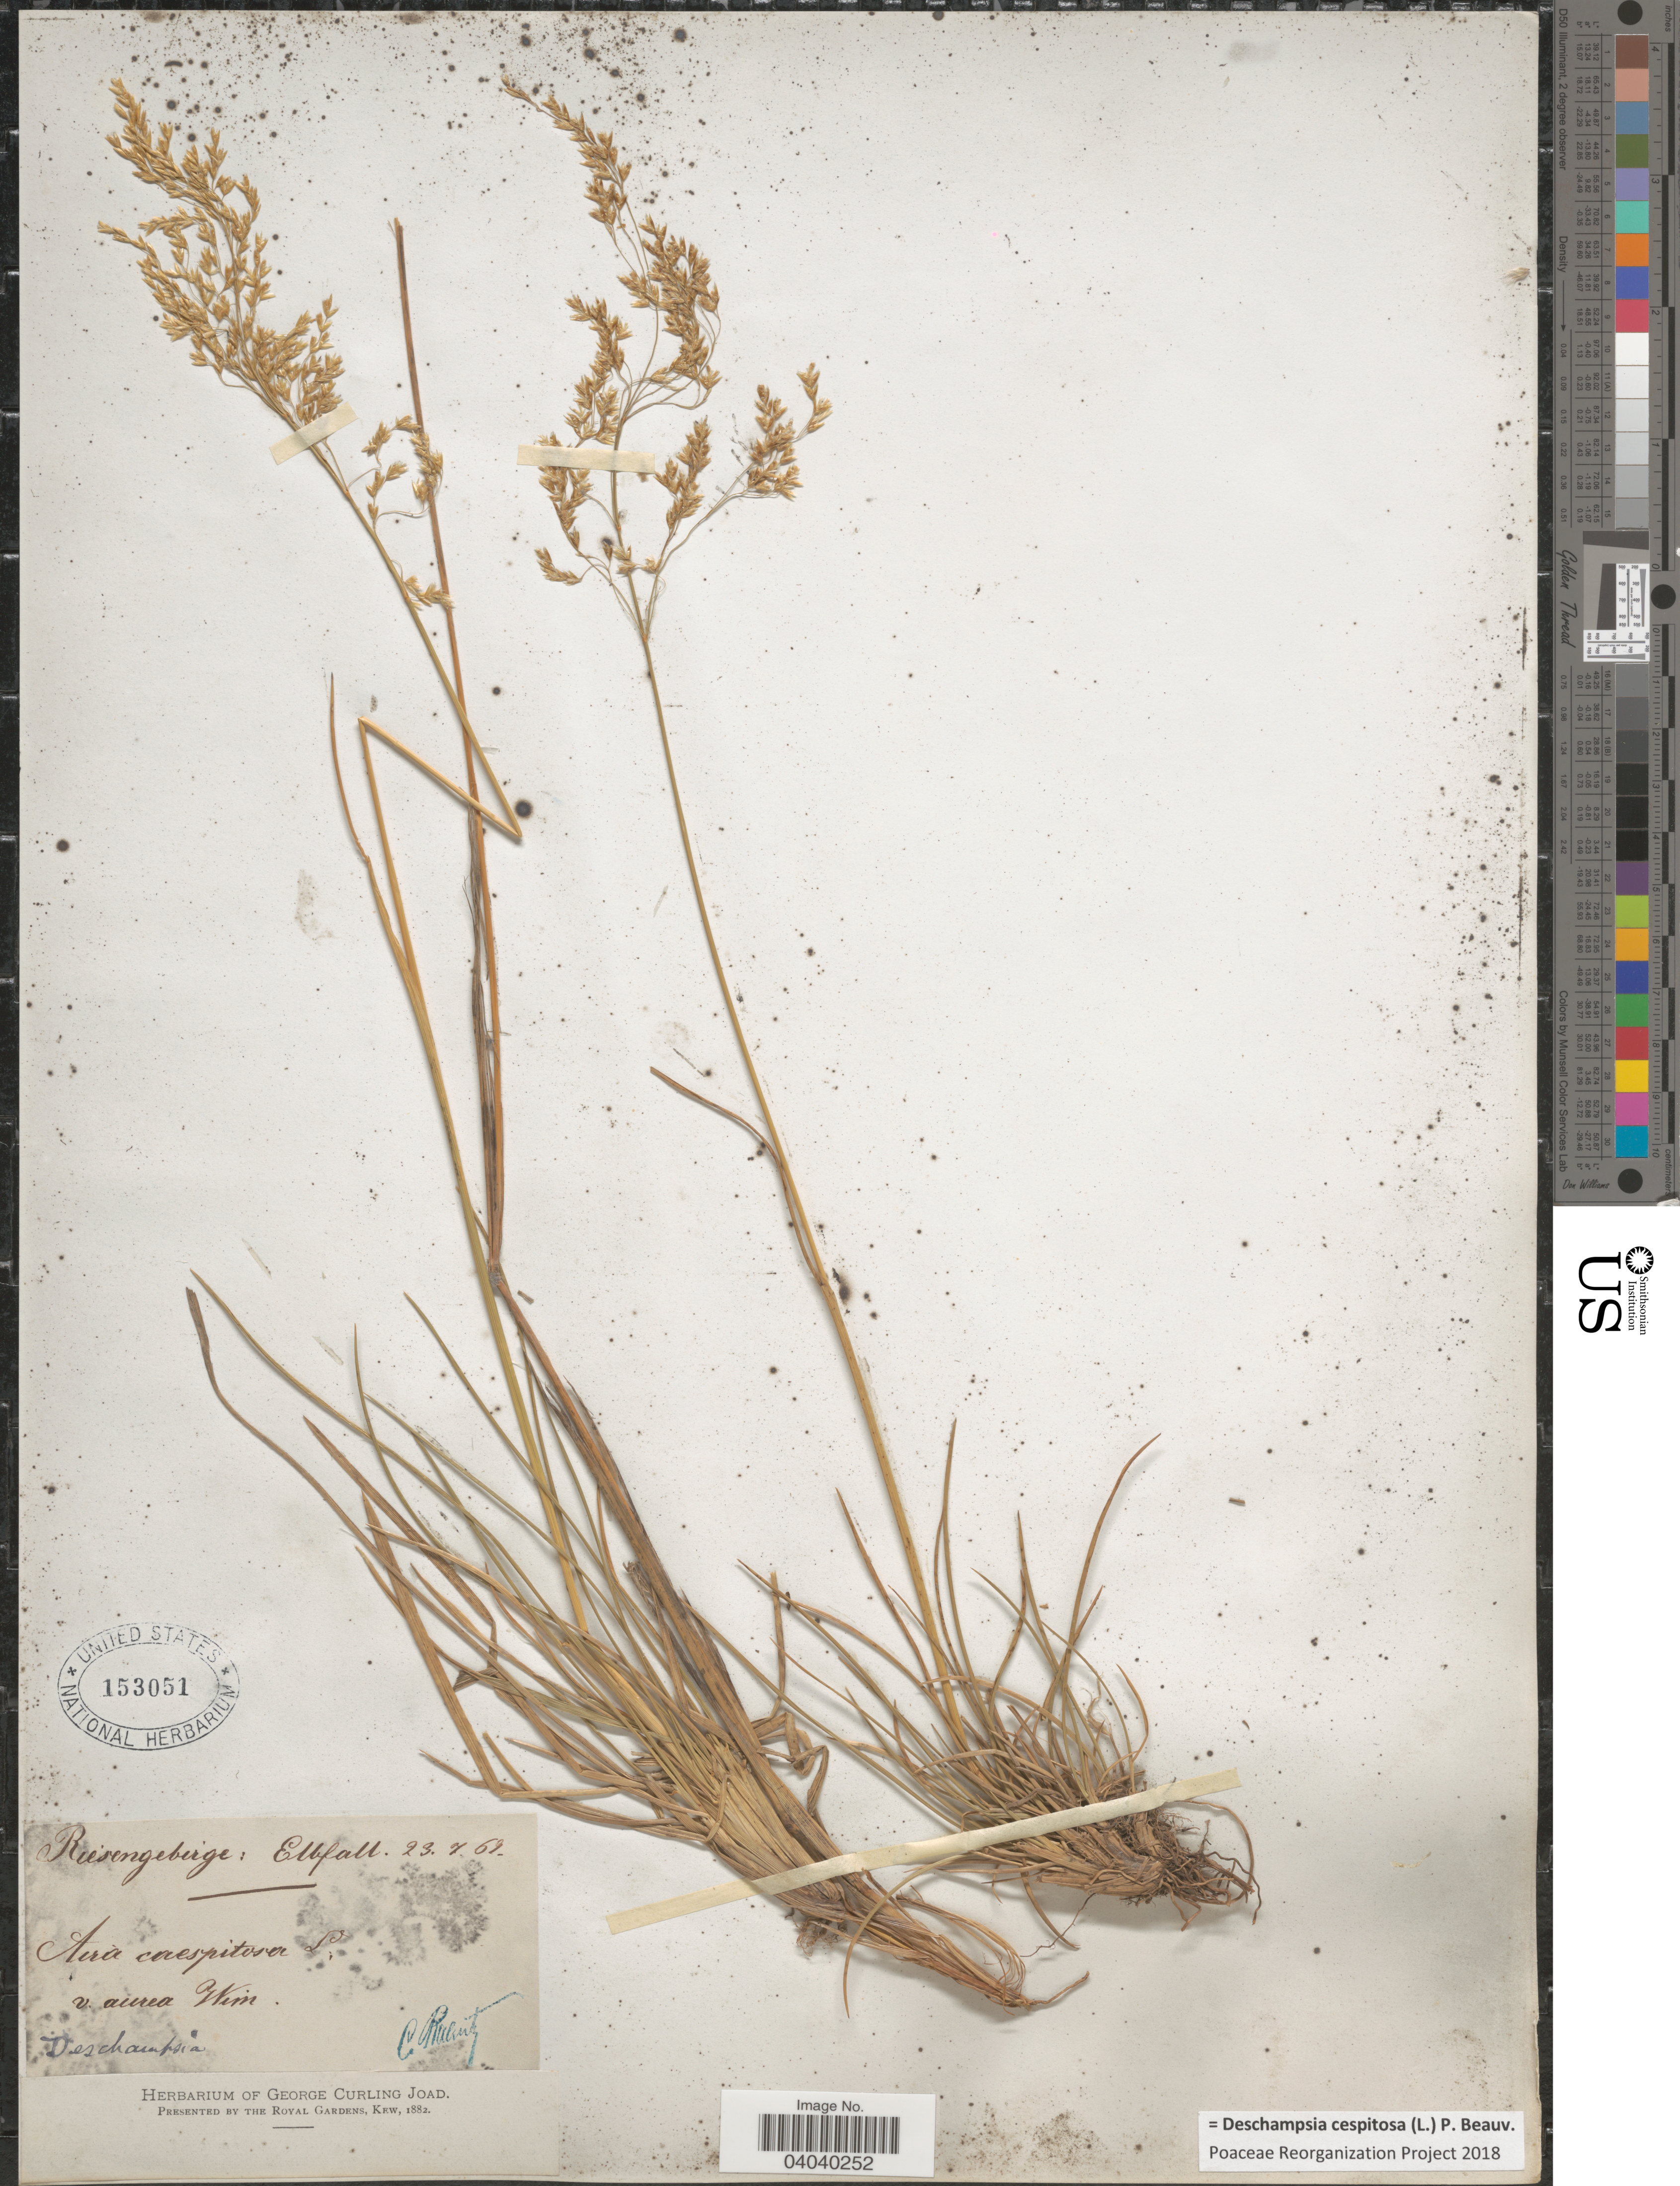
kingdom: Plantae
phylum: Tracheophyta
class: Liliopsida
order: Poales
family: Poaceae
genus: Deschampsia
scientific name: Deschampsia cespitosa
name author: (L.) P. Beauv.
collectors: C. Ralintz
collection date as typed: Transcribed d/m/y: 23/7/69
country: Poland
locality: Riesengeberge: Elbfall.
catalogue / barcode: US 153051